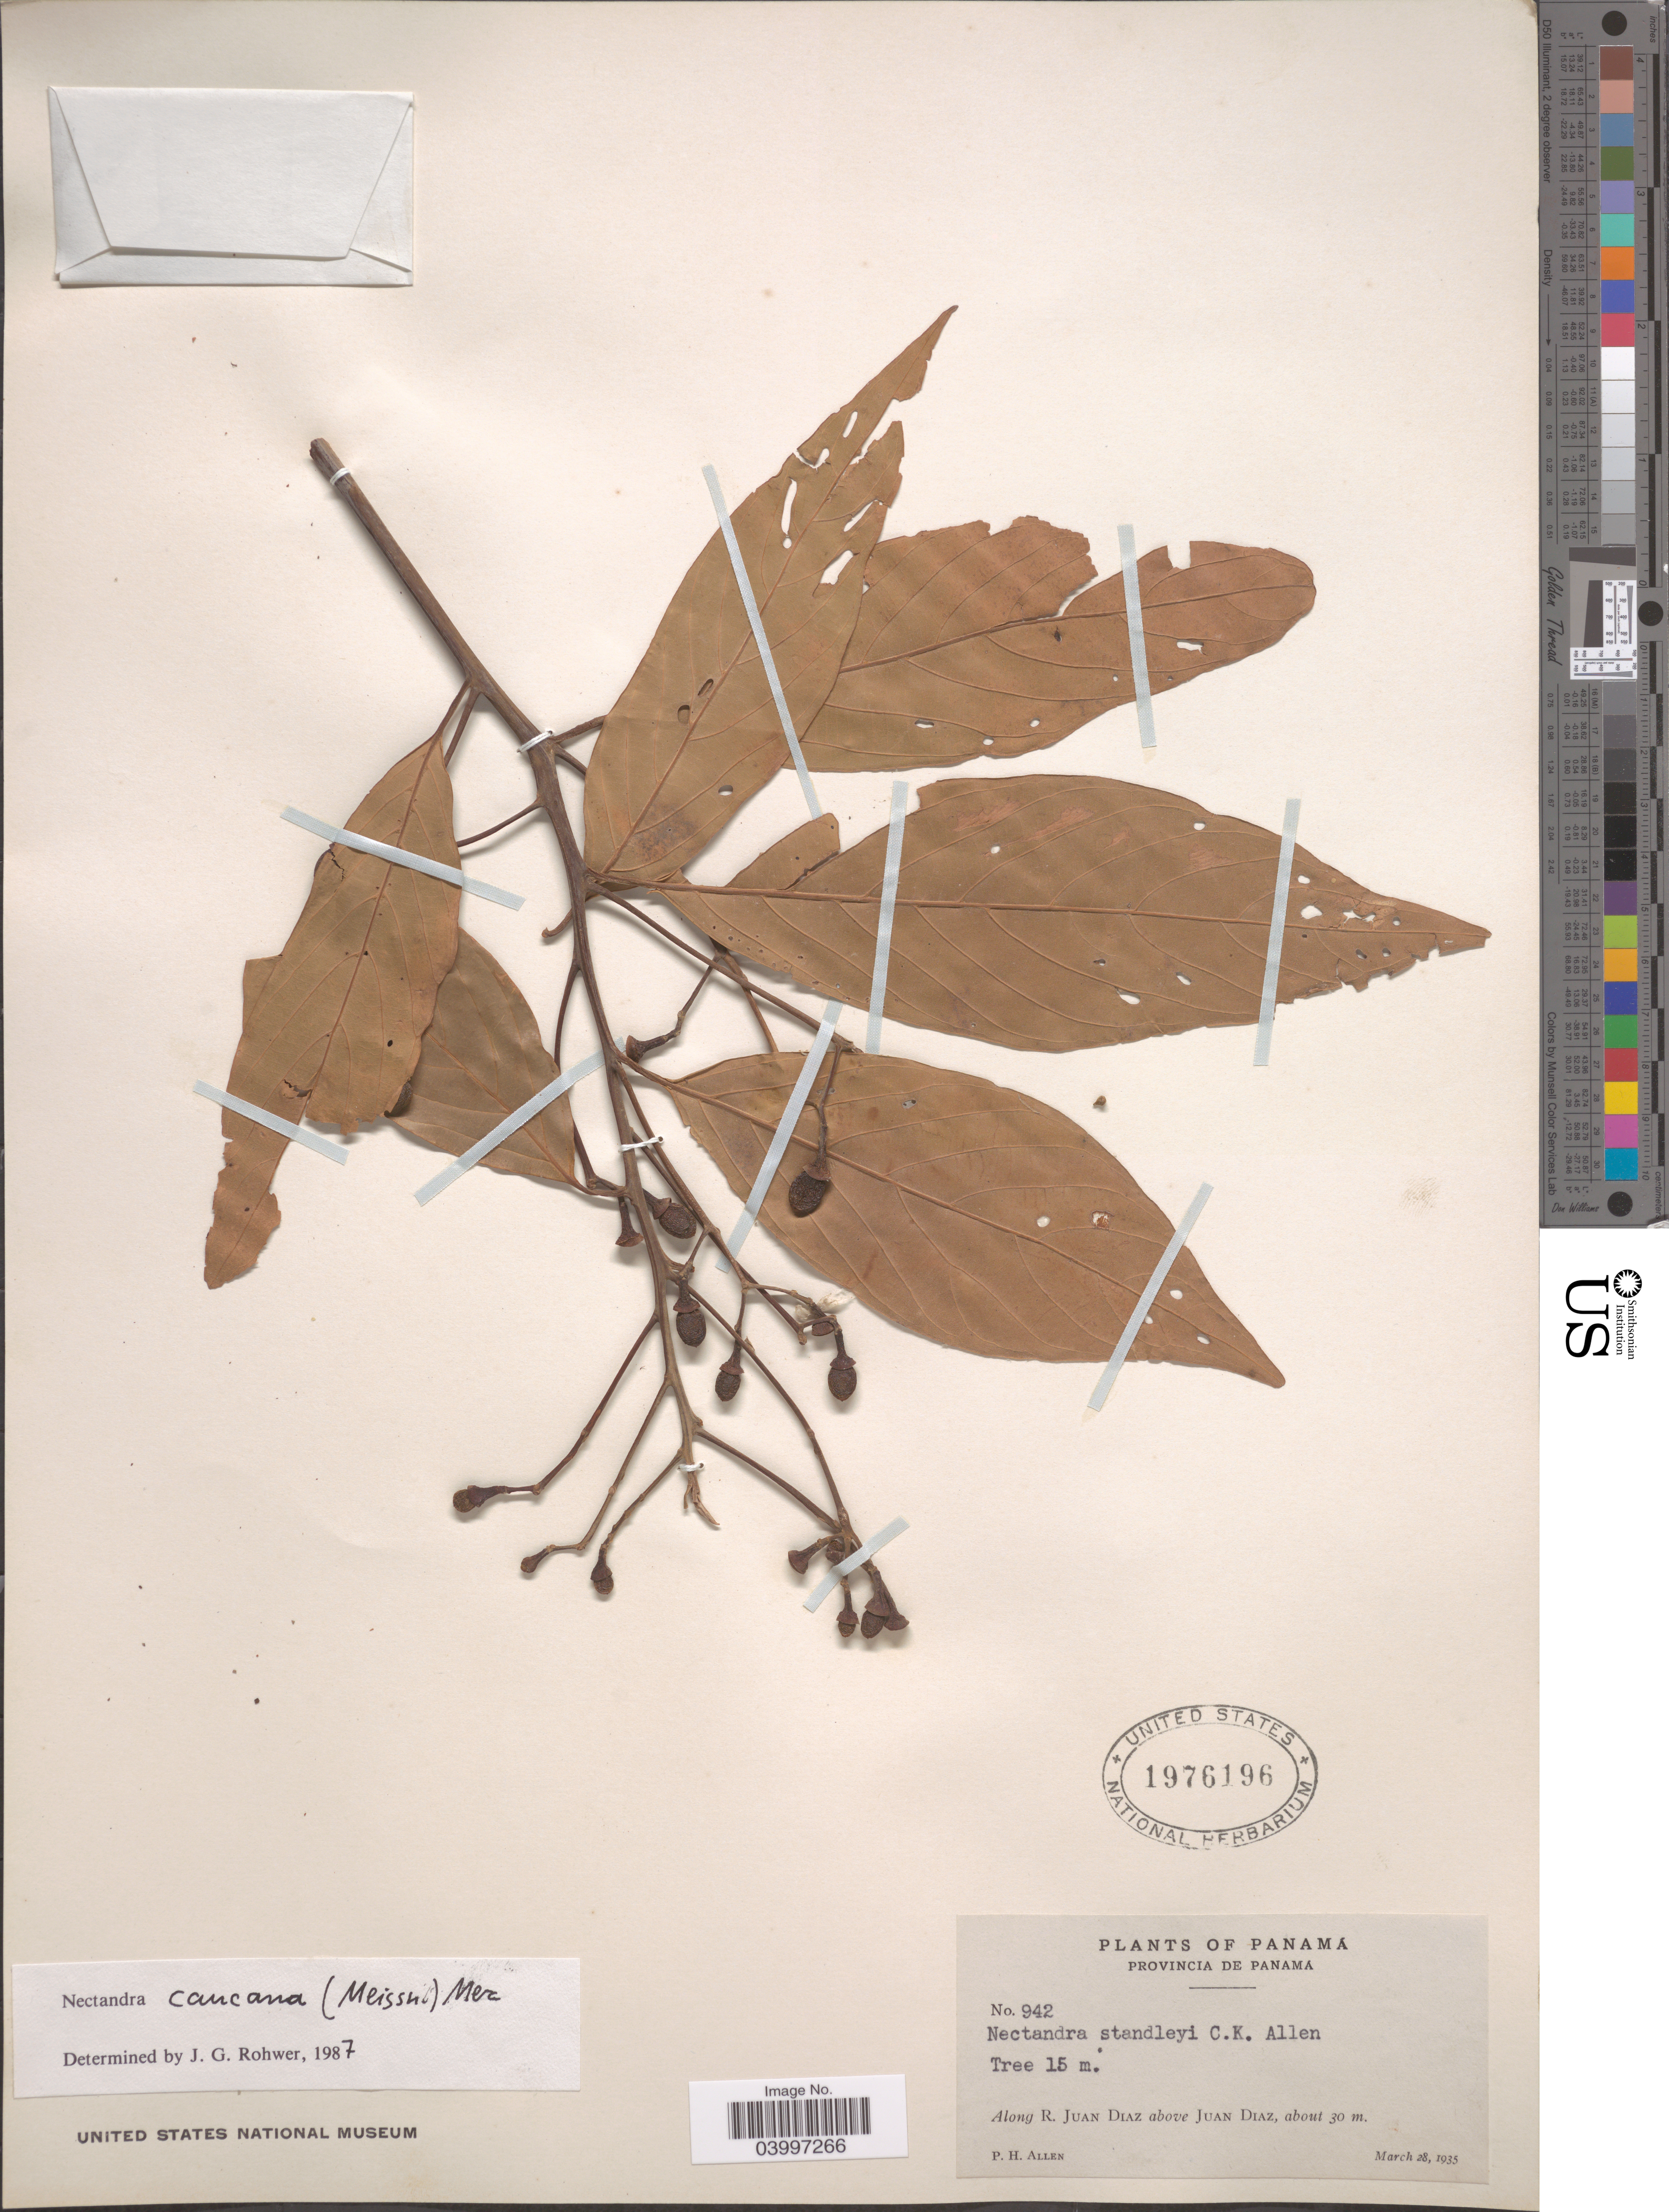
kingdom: Plantae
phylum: Tracheophyta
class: Magnoliopsida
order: Laurales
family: Lauraceae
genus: Nectandra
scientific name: Nectandra caucana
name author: (Meisn.) Mez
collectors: P. H. Allen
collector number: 942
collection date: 1935-03-28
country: Panama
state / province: Panamá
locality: Along R. Juan Diaz above Juan Diaz.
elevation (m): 30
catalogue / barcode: US 1976196